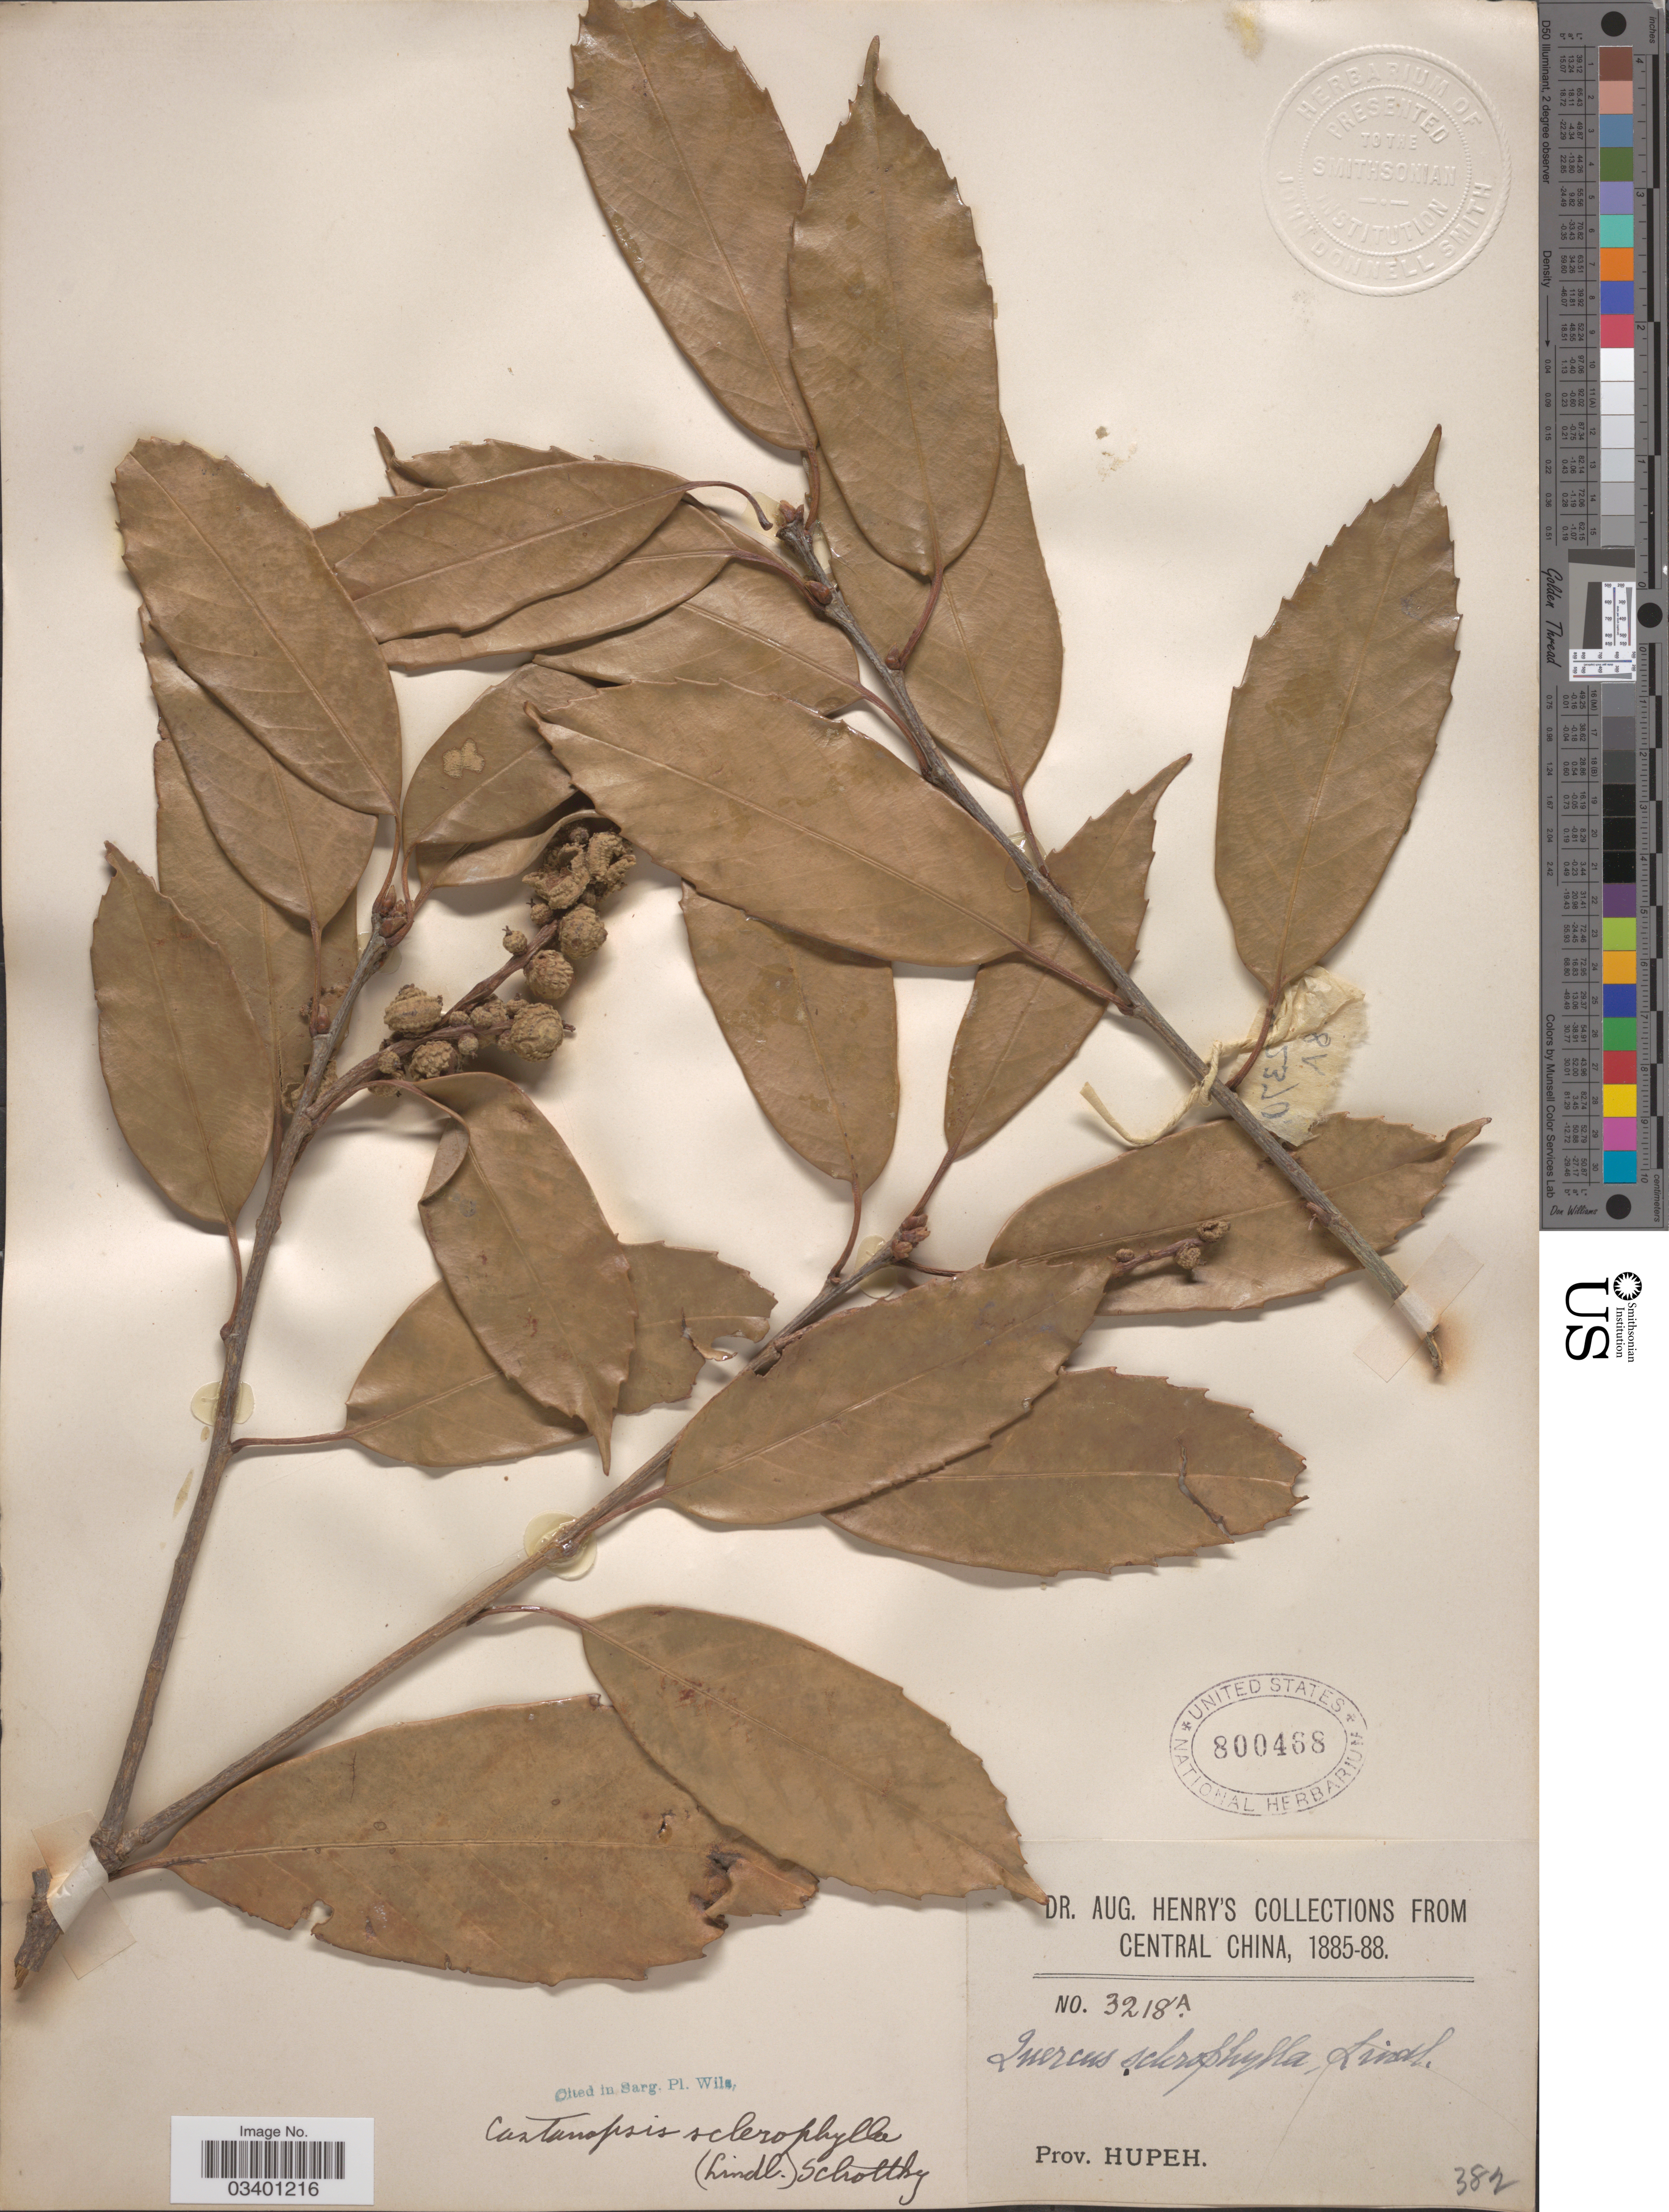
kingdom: Plantae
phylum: Tracheophyta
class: Magnoliopsida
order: Fagales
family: Fagaceae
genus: Castanopsis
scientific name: Castanopsis sclerophylla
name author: (Lindl.) Schottky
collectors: A. Henry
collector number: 3218 A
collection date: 1885/1888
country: China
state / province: Hubei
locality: Central China. Prov. Hupeh.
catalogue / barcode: US 800468